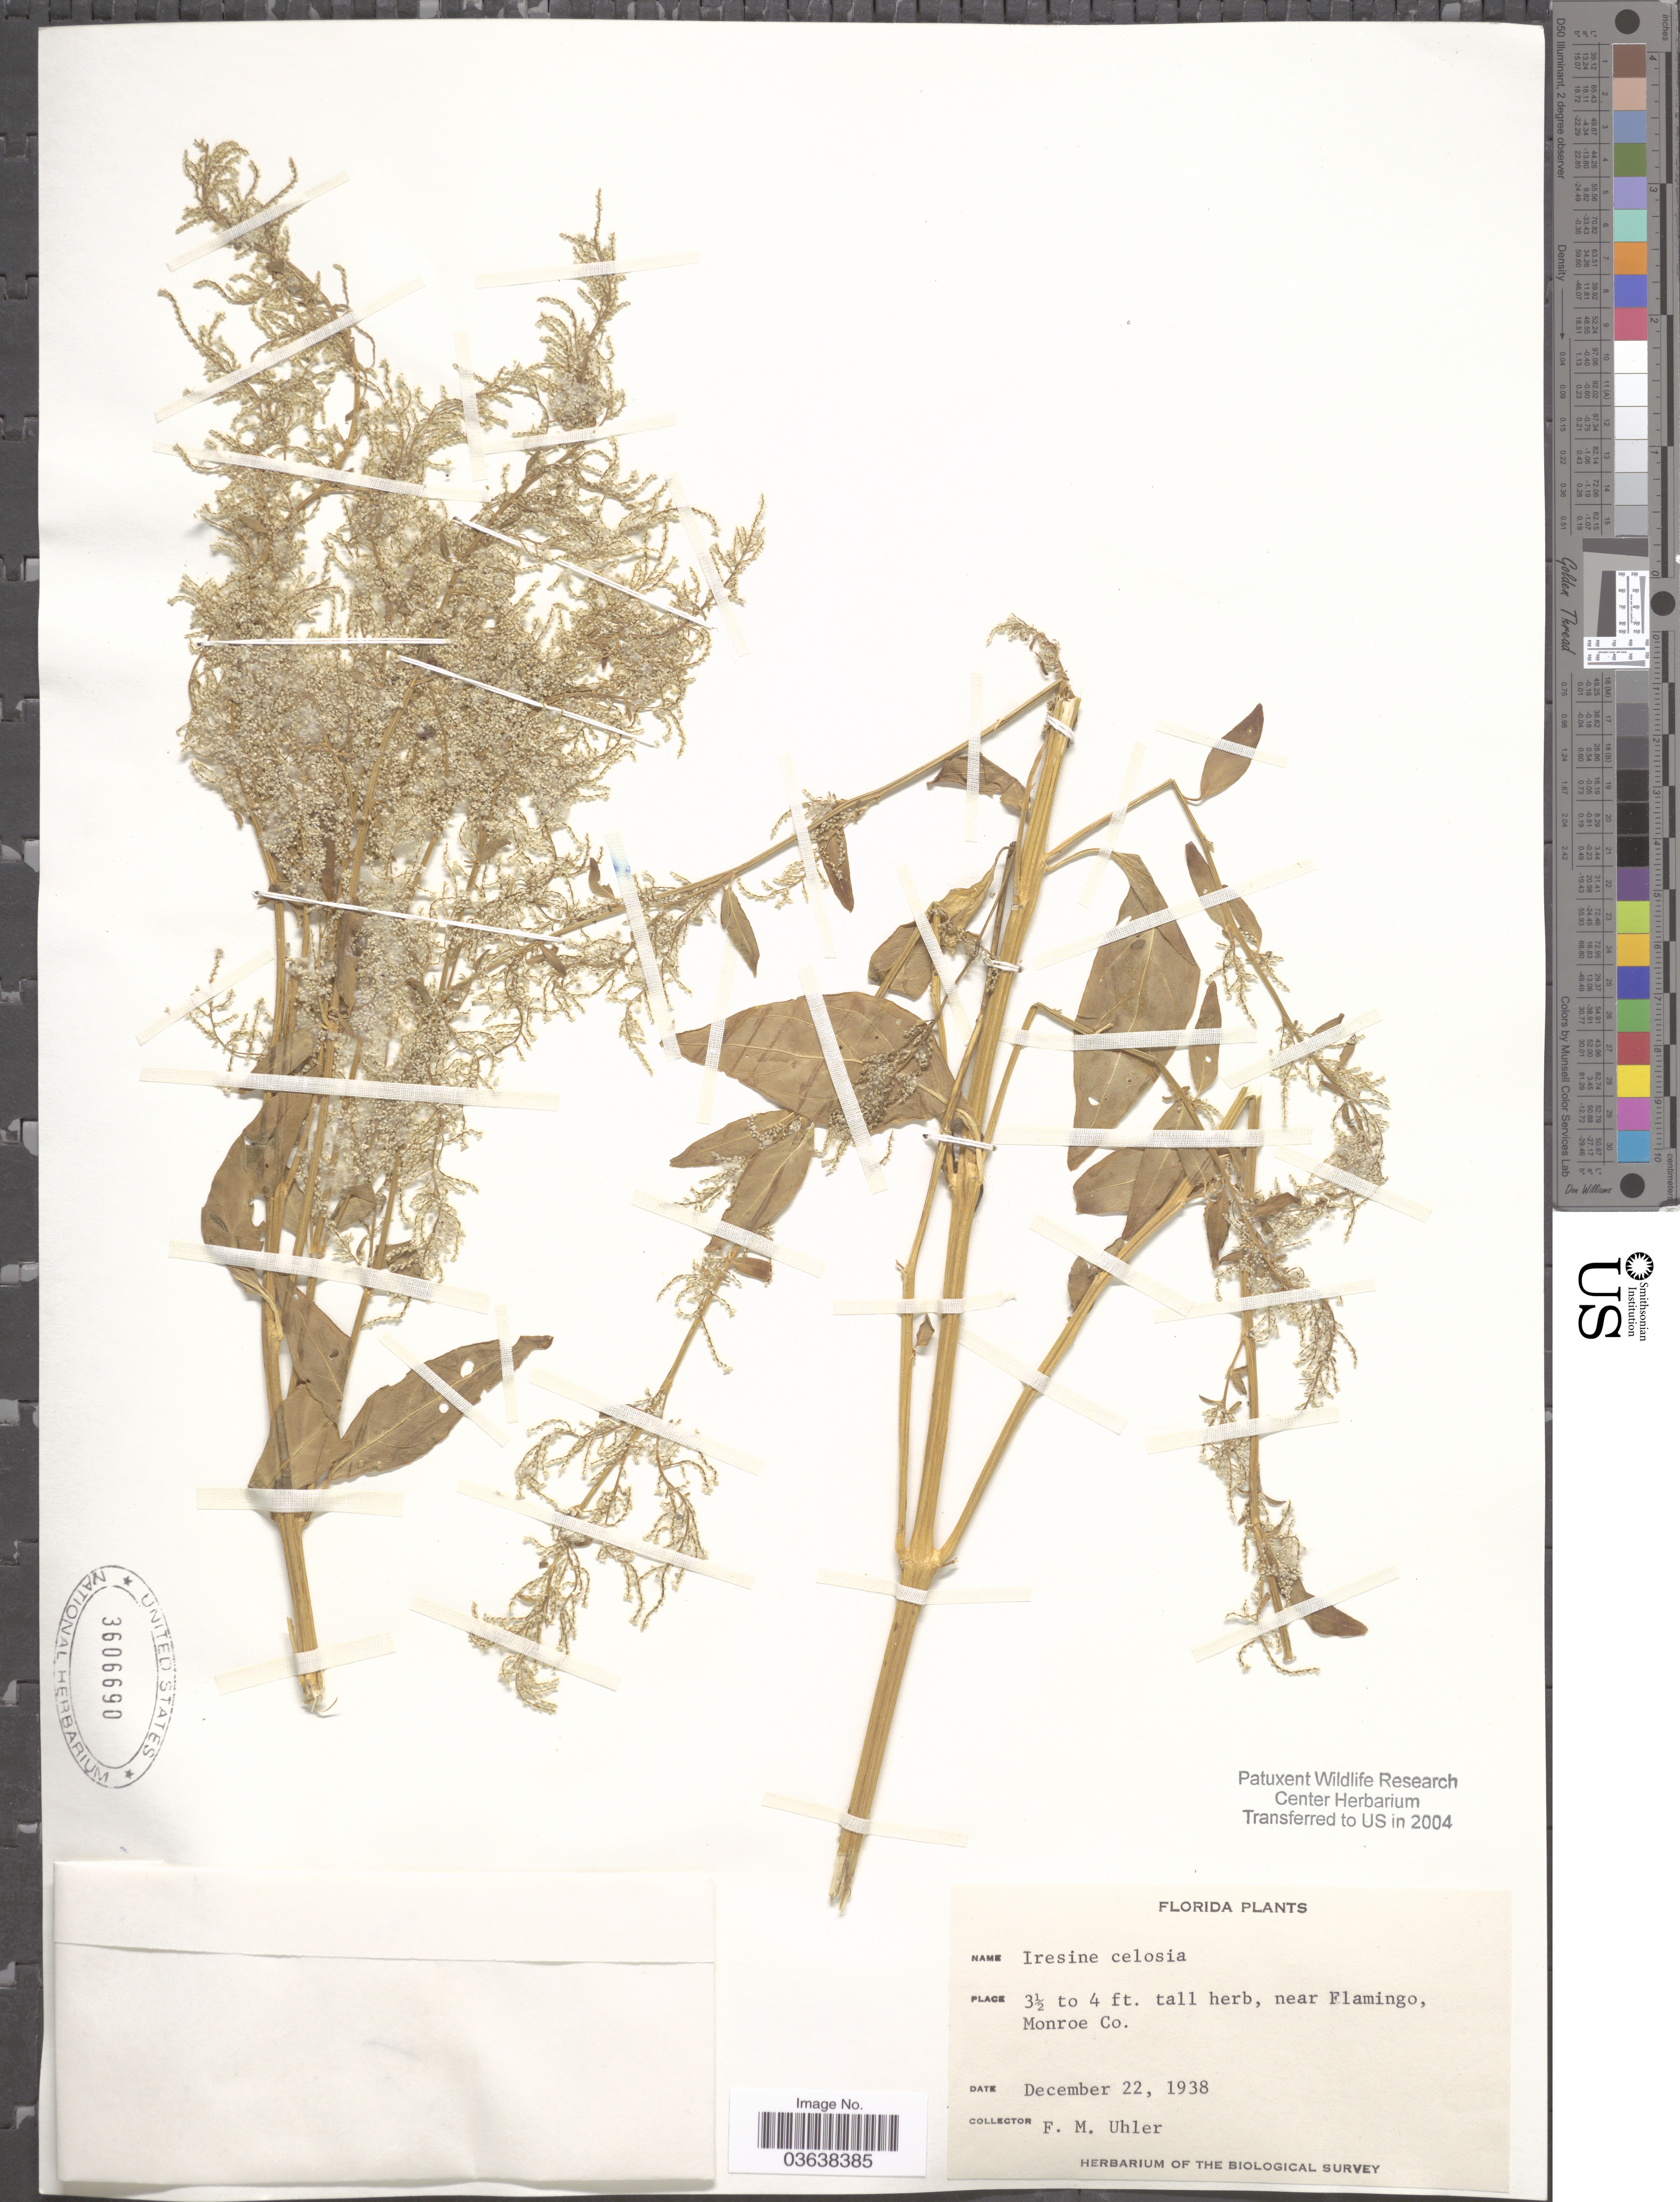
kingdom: Plantae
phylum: Tracheophyta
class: Magnoliopsida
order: Caryophyllales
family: Amaranthaceae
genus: Iresine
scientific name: Iresine celosia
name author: L.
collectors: F. M. Uhler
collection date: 1938-12-22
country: United States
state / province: Florida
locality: Near Flamingo, Monroe Co.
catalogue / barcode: US 3606690